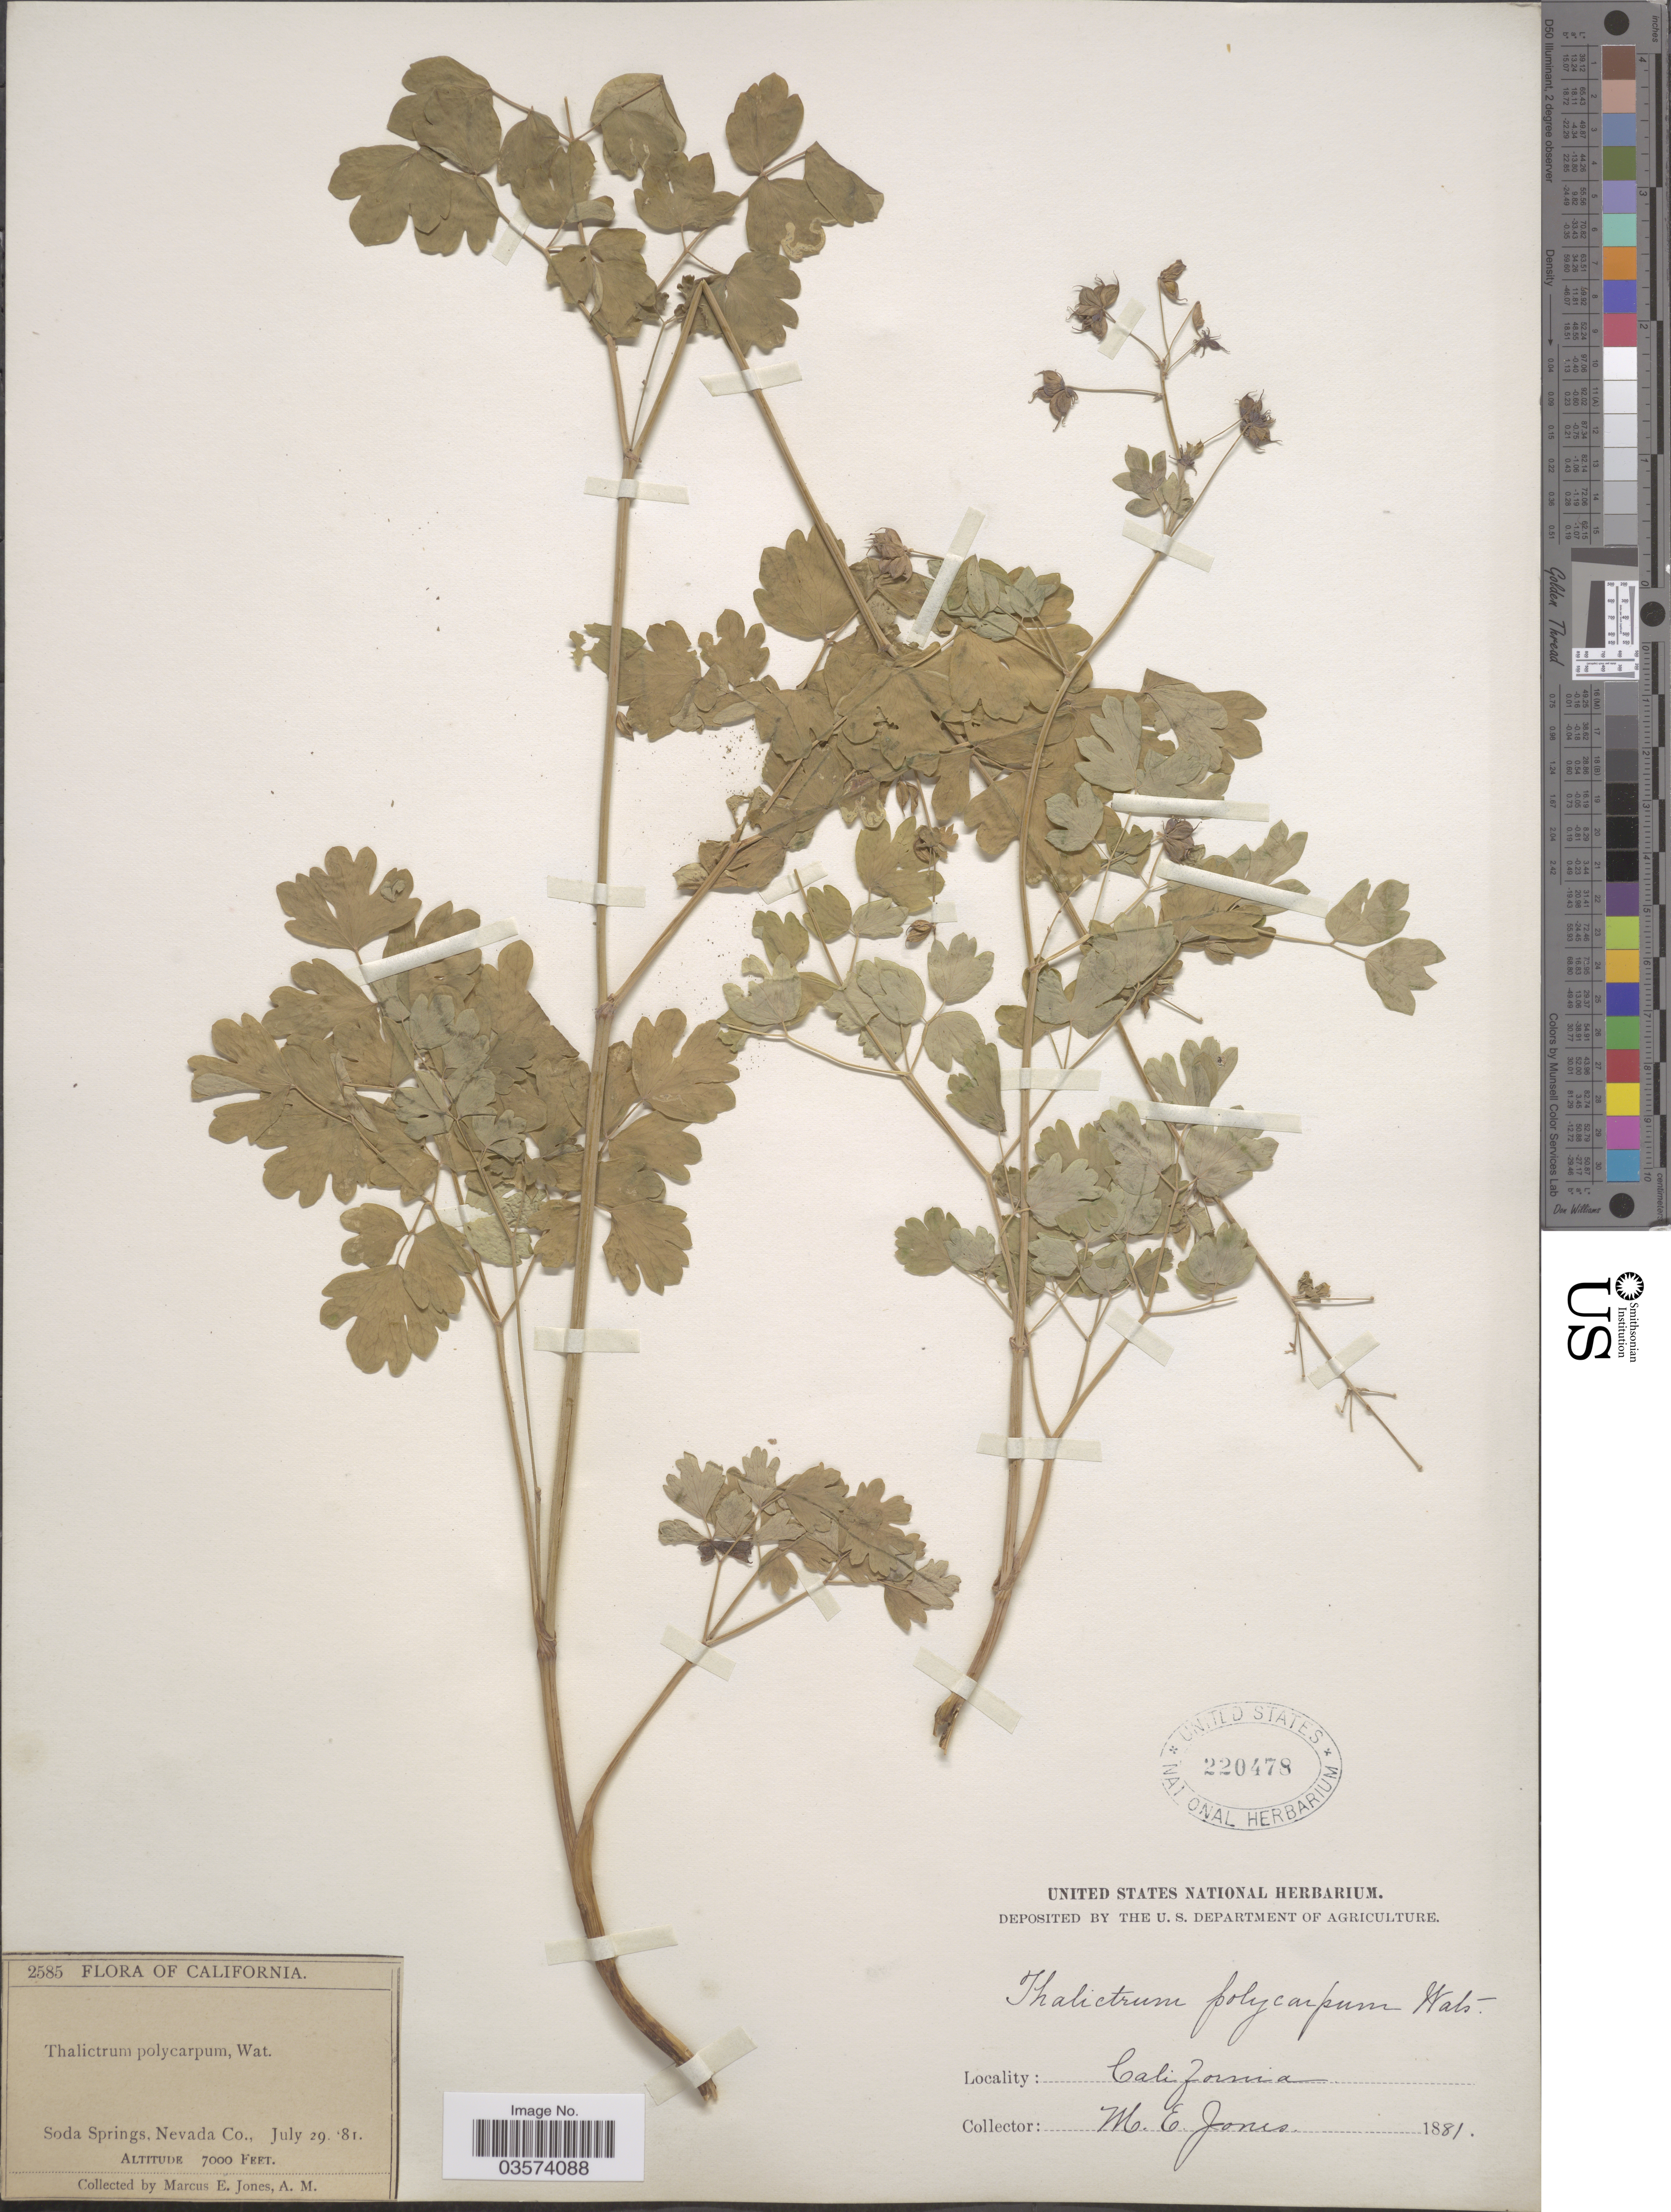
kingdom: Plantae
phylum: Tracheophyta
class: Magnoliopsida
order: Ranunculales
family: Ranunculaceae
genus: Thalictrum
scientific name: Thalictrum fendleri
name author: Engelm. ex A. Gray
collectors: M. E. Jones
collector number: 2585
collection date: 1881-07-29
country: United States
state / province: California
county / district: Nevada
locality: Soda Springs, Nevada Co.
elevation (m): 2134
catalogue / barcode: US 220478